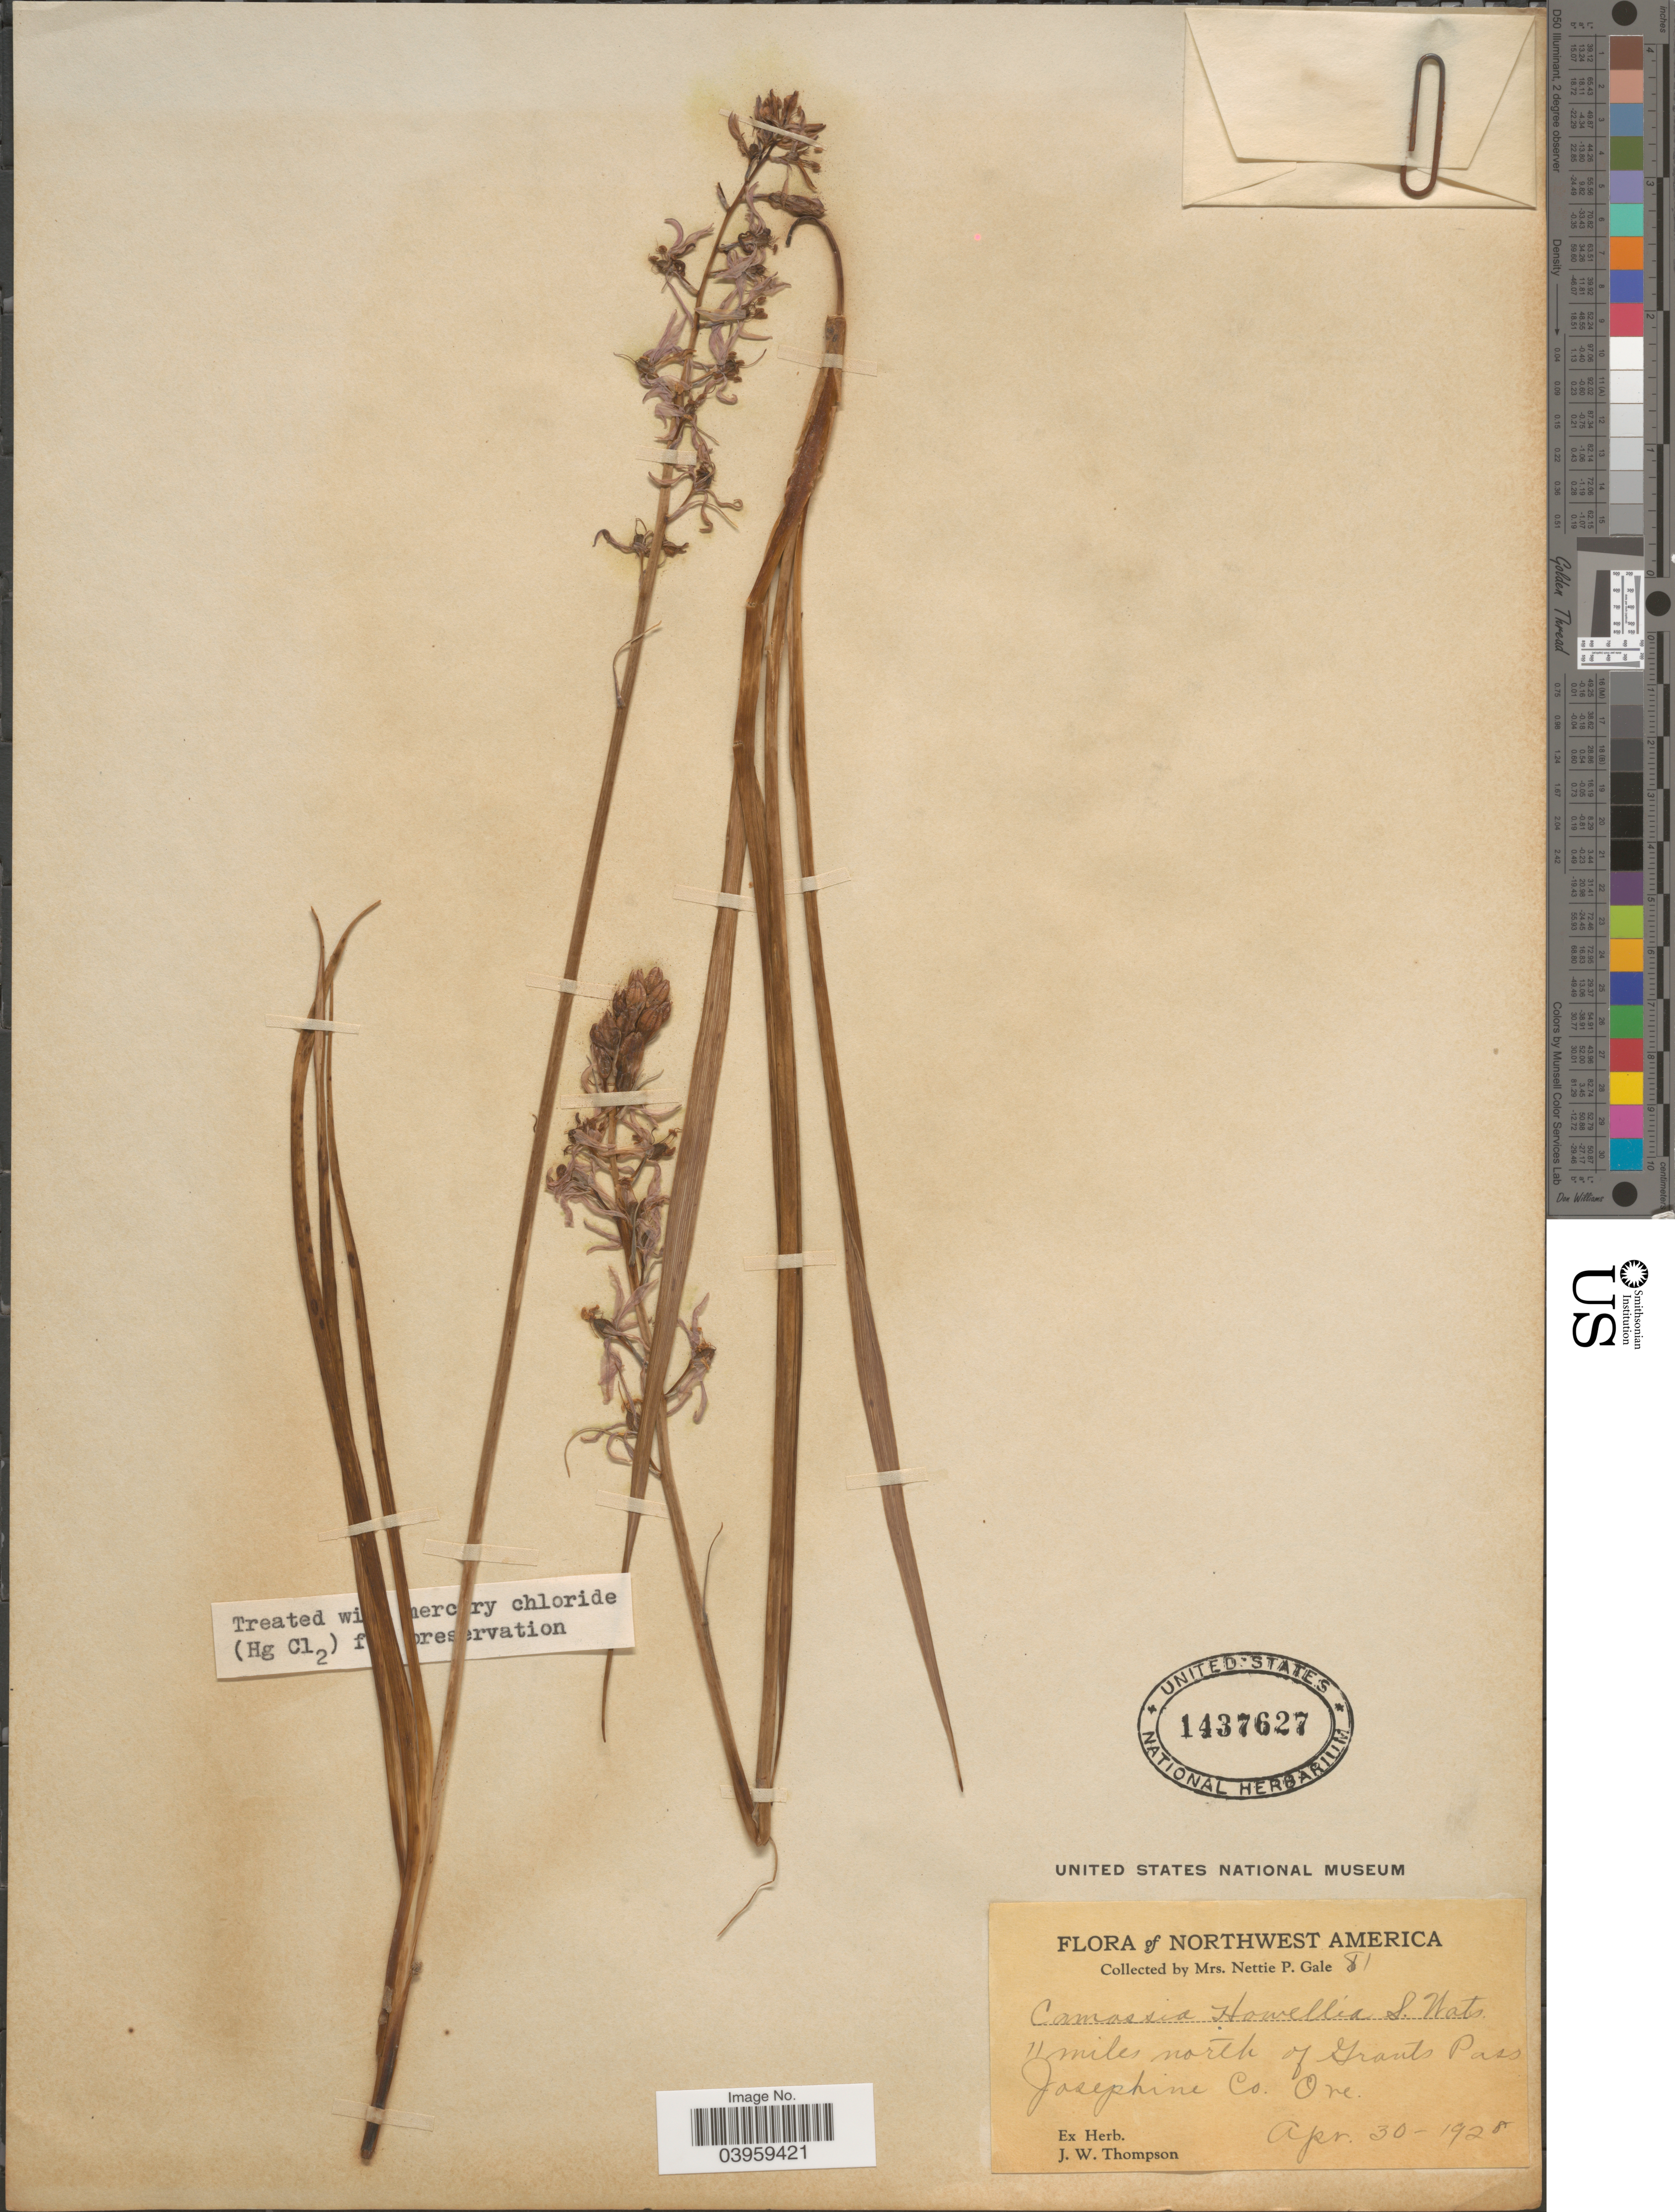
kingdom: Plantae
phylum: Tracheophyta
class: Liliopsida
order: Asparagales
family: Asparagaceae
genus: Camassia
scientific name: Camassia howellii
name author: S. Watson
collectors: N. Gale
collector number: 81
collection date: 1928-04-30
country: United States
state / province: Oregon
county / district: Josephine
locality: Northwest America. 11 miles north of Grants Pass. Josephine Co.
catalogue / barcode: US 1437627